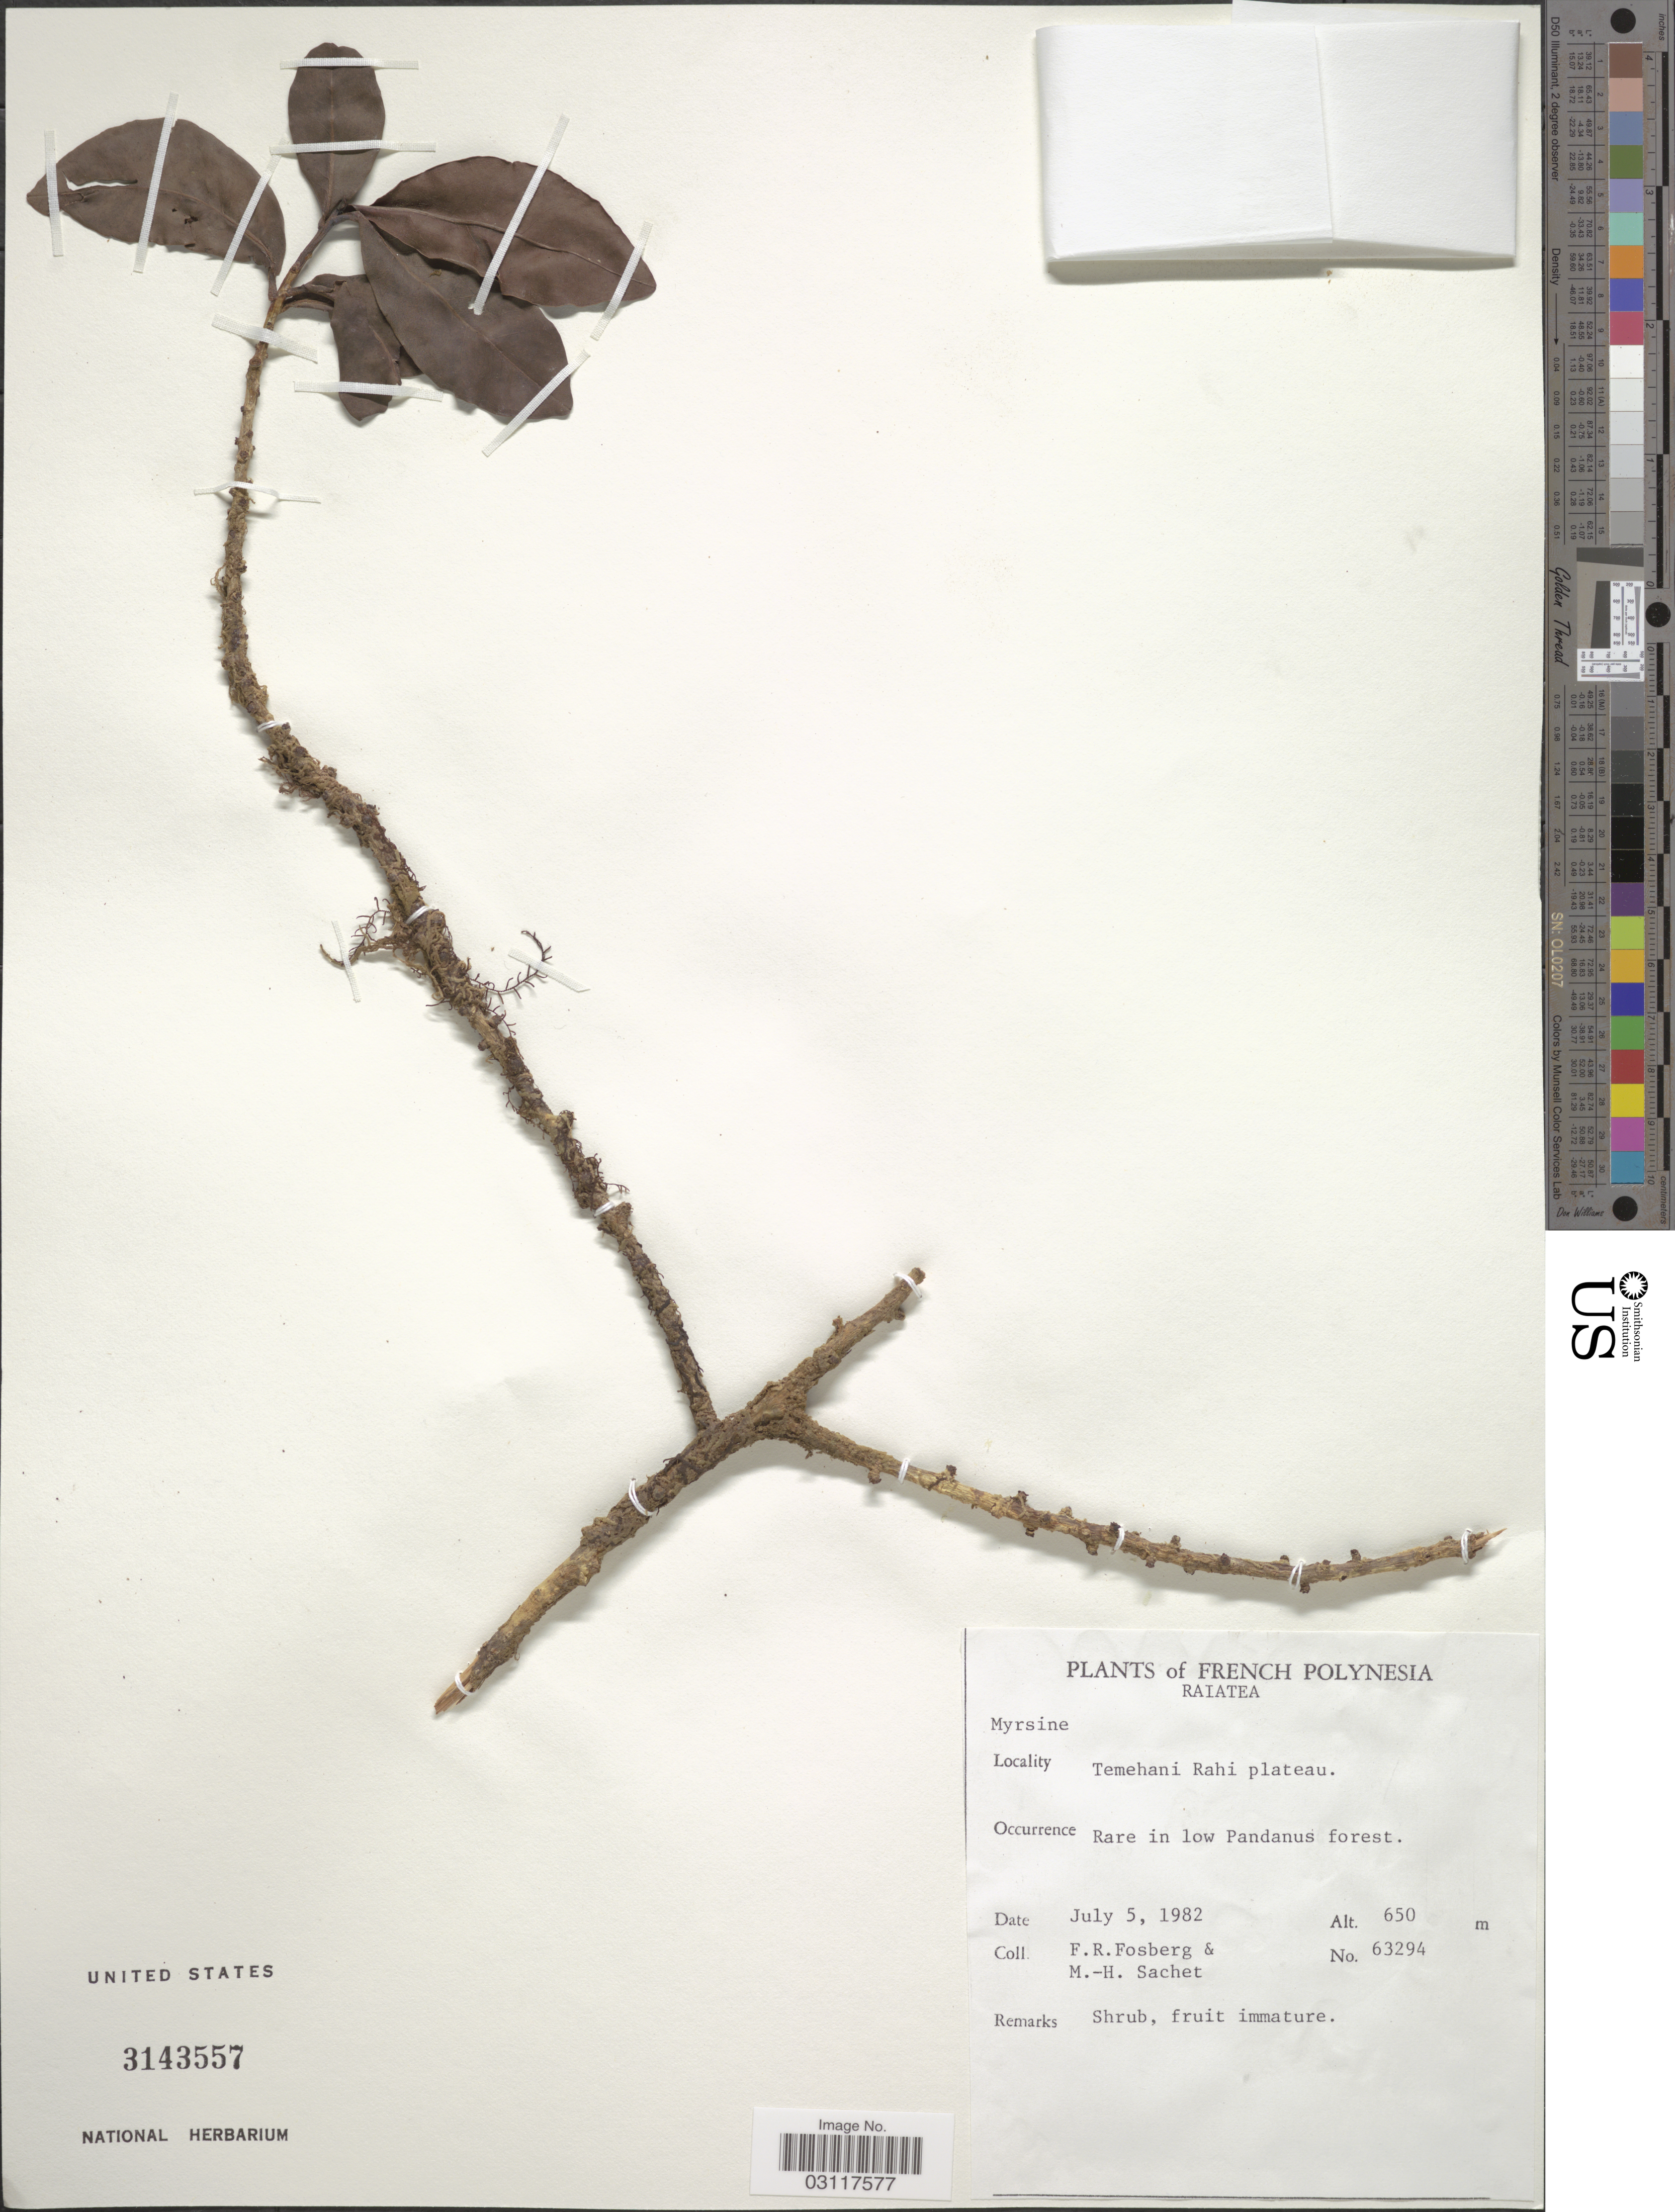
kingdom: Plantae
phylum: Tracheophyta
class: Magnoliopsida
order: Ericales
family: Primulaceae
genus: Myrsine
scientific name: Myrsine sp.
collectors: F. R. Fosberg & M.-H. Sachet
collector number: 63294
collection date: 1982-07-05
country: French Polynesia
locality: Raiatea, Temehani Rahi plateau.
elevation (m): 650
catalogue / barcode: US 3143557